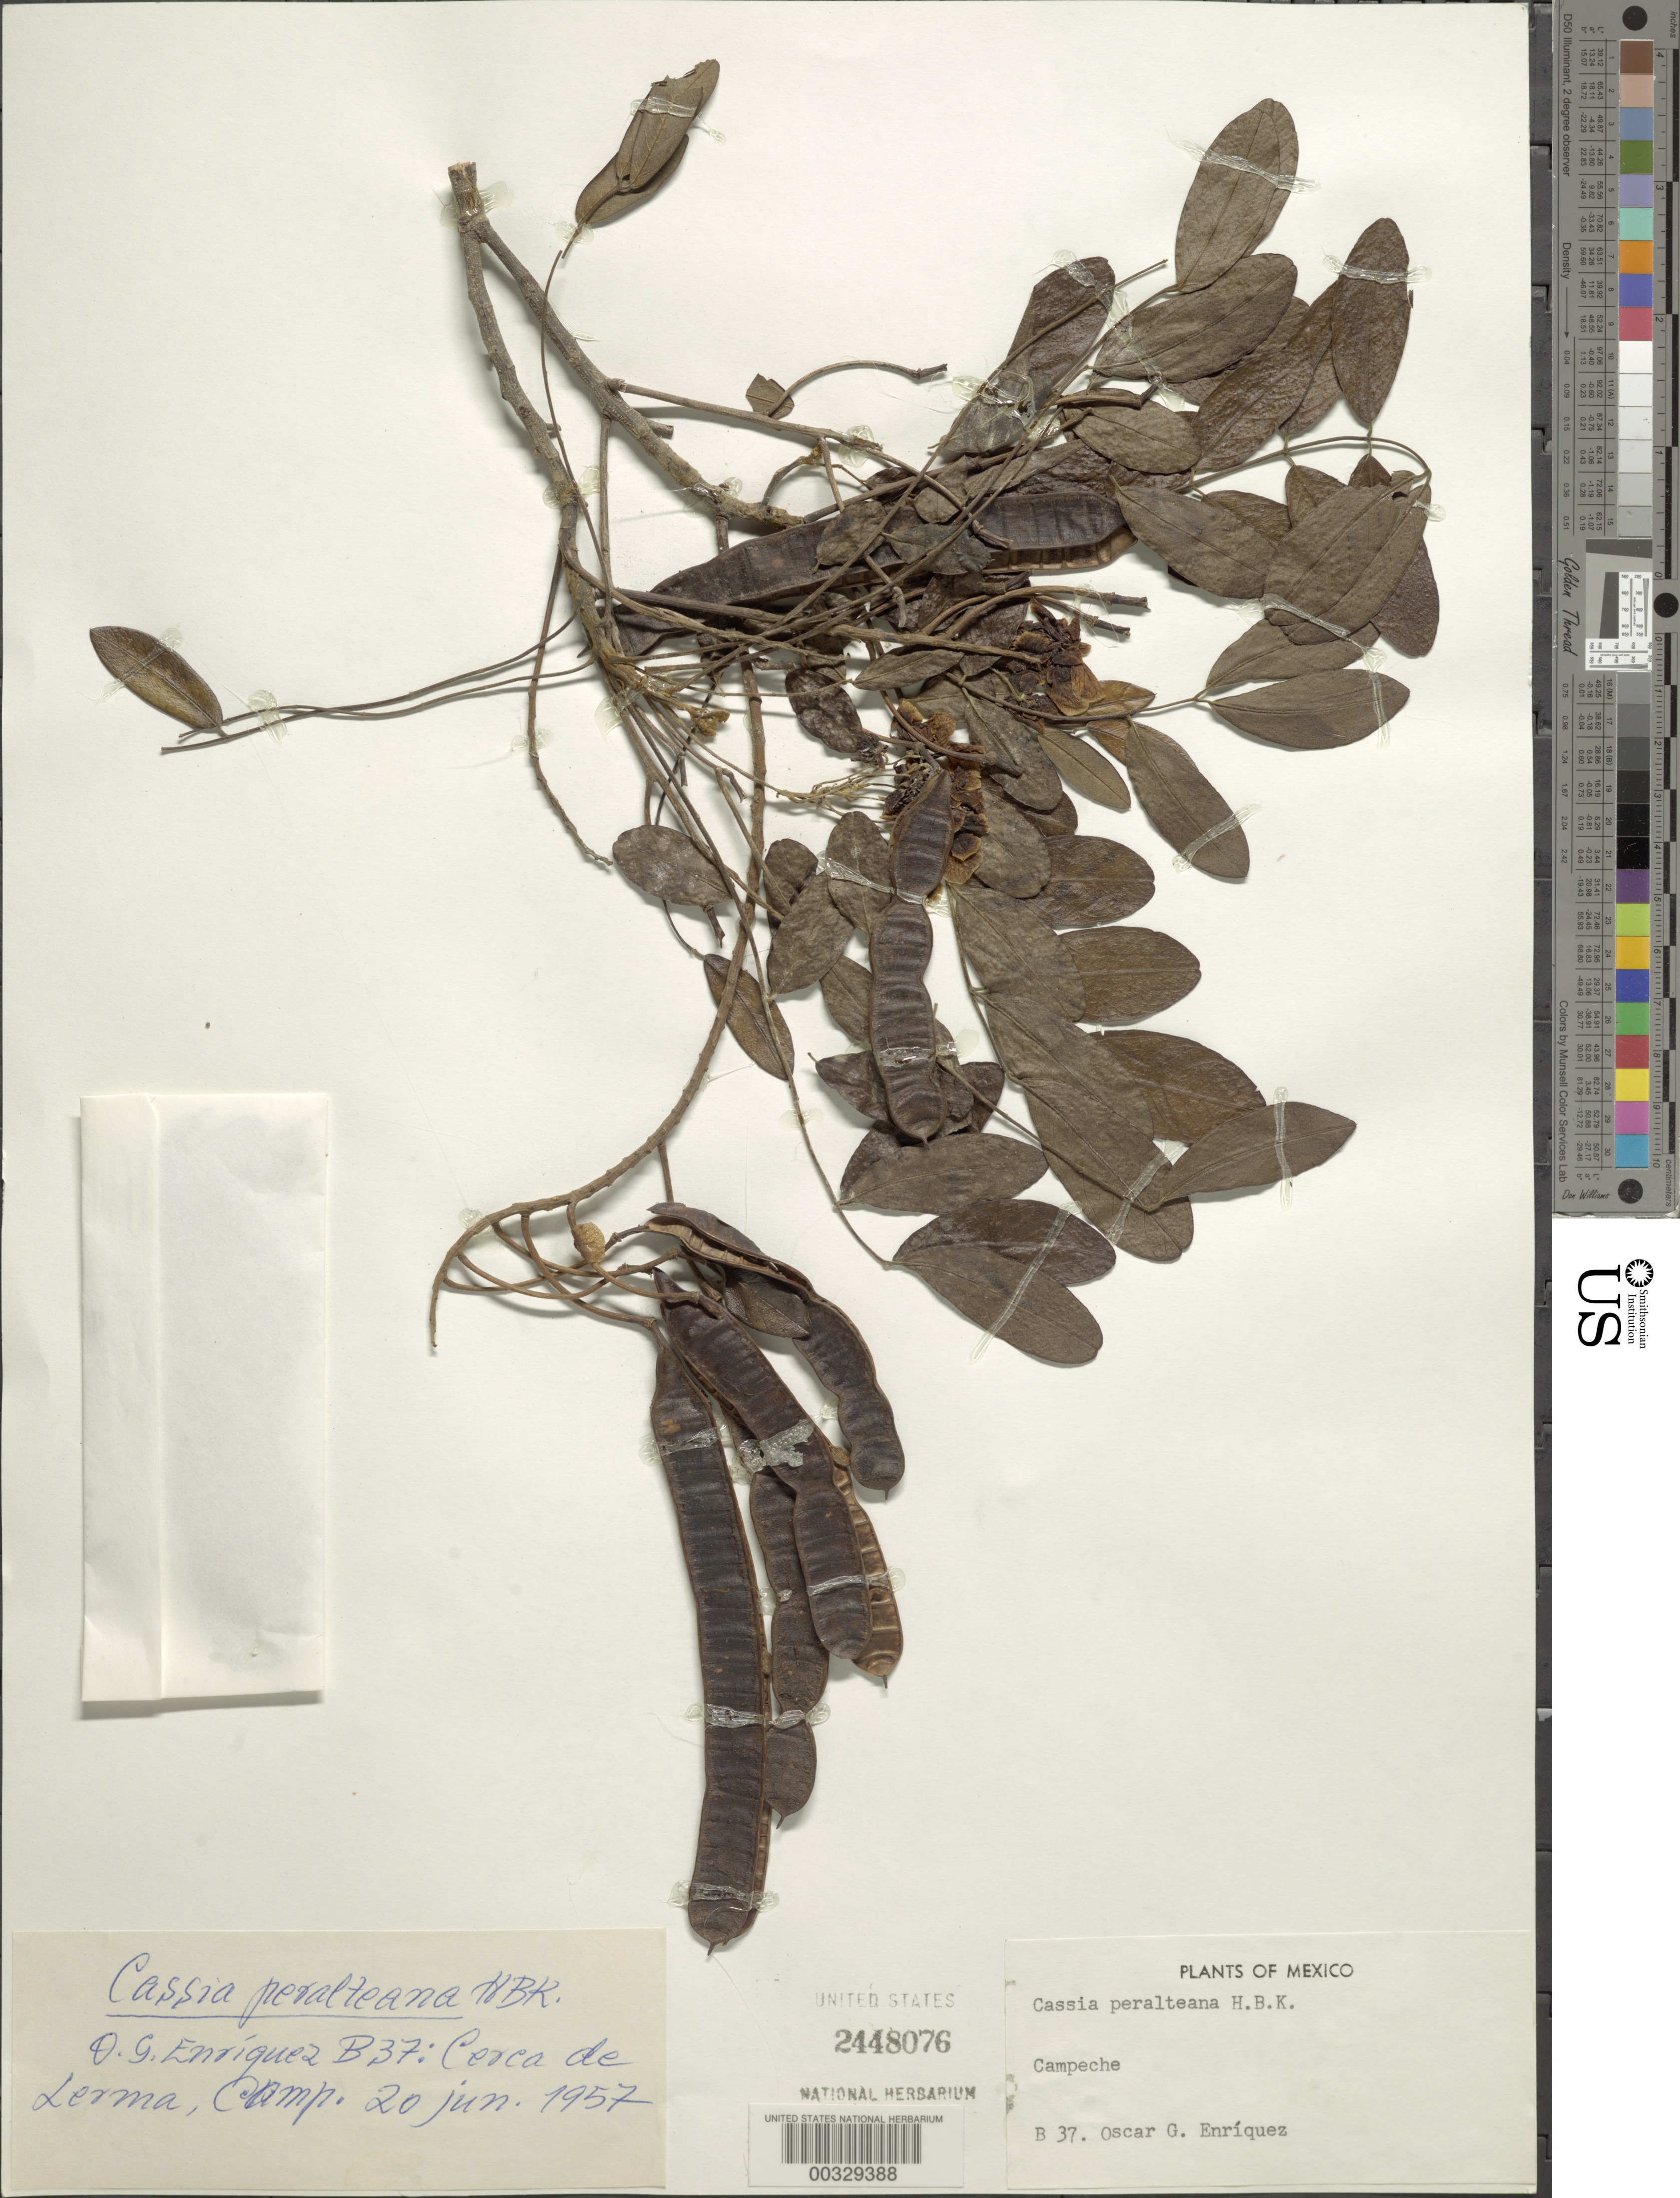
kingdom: Plantae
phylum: Tracheophyta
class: Magnoliopsida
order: Fabales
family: Fabaceae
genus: Senna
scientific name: Senna peralteana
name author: (Kunth) H.S. Irwin & Barneby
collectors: O. Enriquez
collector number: B37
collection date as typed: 20 Jun 1957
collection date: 1957-06-20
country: Mexico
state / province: Campeche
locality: Near Lerma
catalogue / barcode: US 2448076